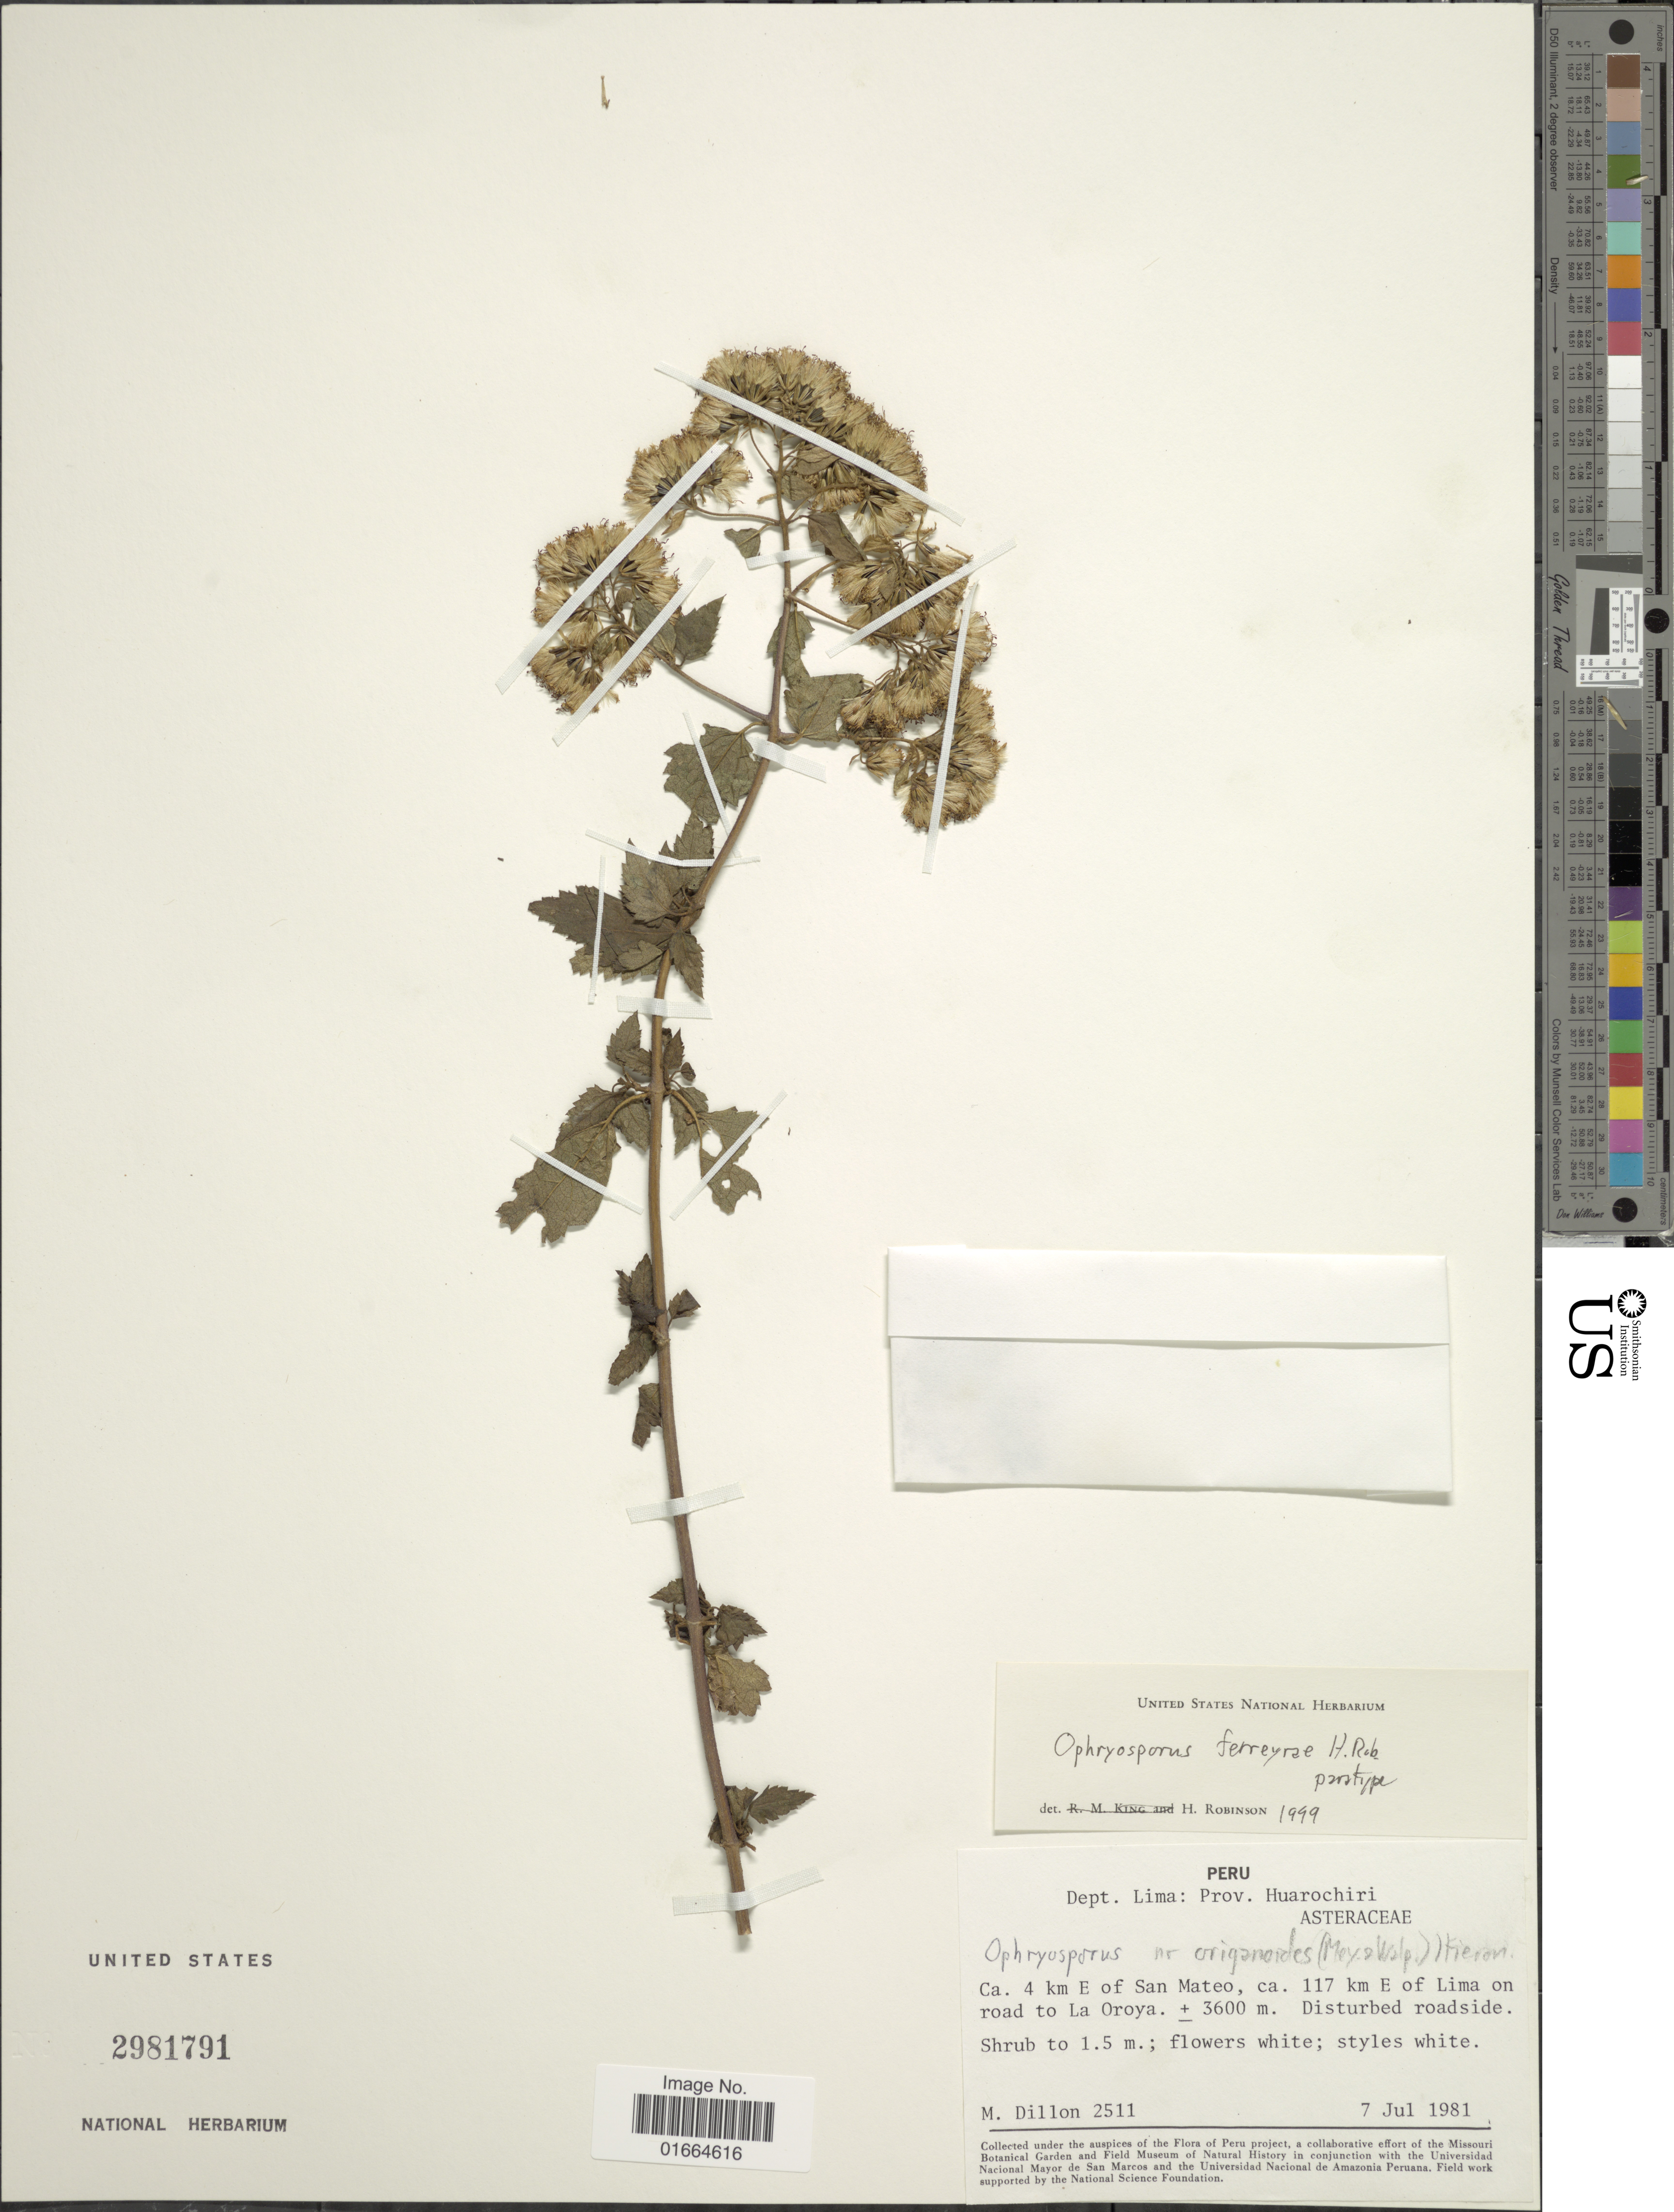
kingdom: Plantae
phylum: Tracheophyta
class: Magnoliopsida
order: Asterales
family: Asteraceae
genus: Ophryosporus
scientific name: Ophryosporus ferreyrii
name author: H. Rob.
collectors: M. O. Dillon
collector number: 2511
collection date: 1981-07-07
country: Peru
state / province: Lima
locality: Dept. Lima: Prov. Huarochiri, 4 km E of San Mateo, 117 km E of Lima on road to La Oroya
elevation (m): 3600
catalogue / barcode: US 2981791